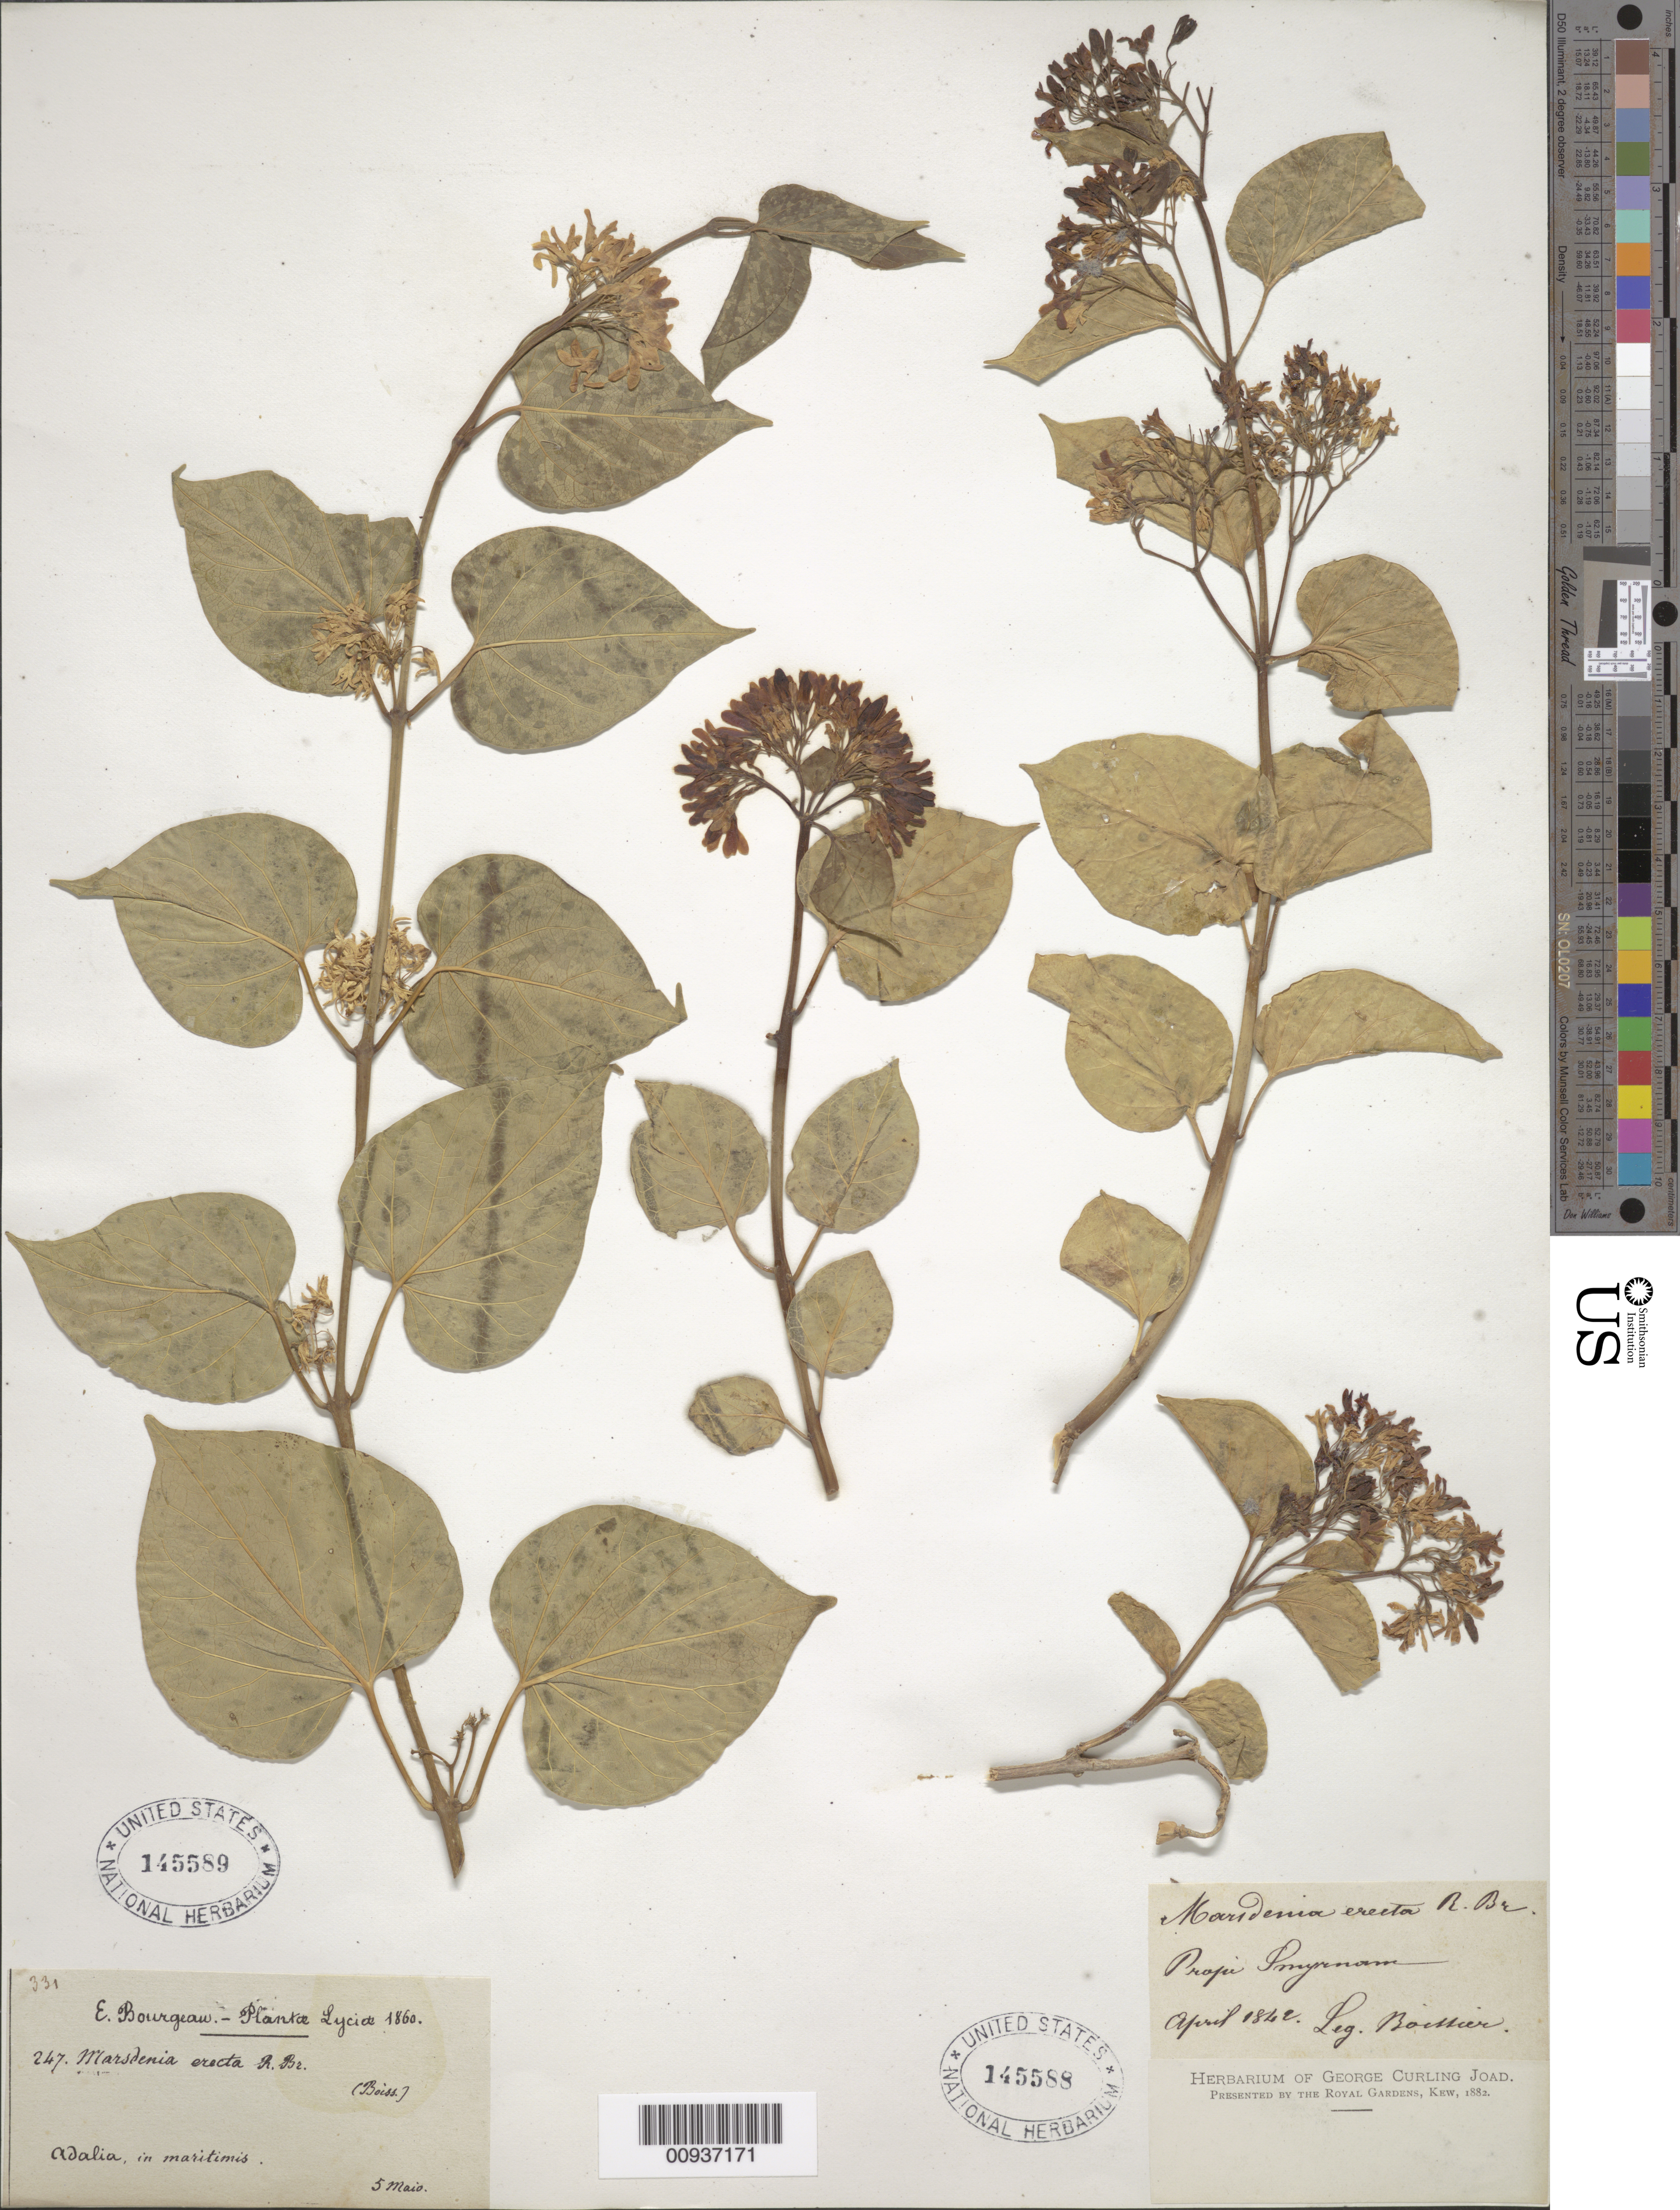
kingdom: Plantae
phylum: Tracheophyta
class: Magnoliopsida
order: Gentianales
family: Apocynaceae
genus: Marsdenia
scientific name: Marsdenia erecta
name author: R. Br.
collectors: E. Bourgeau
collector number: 331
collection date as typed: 05 May 1860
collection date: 1860-05-05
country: Turkey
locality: Adalia, in maritimis.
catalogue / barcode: US 145589-2